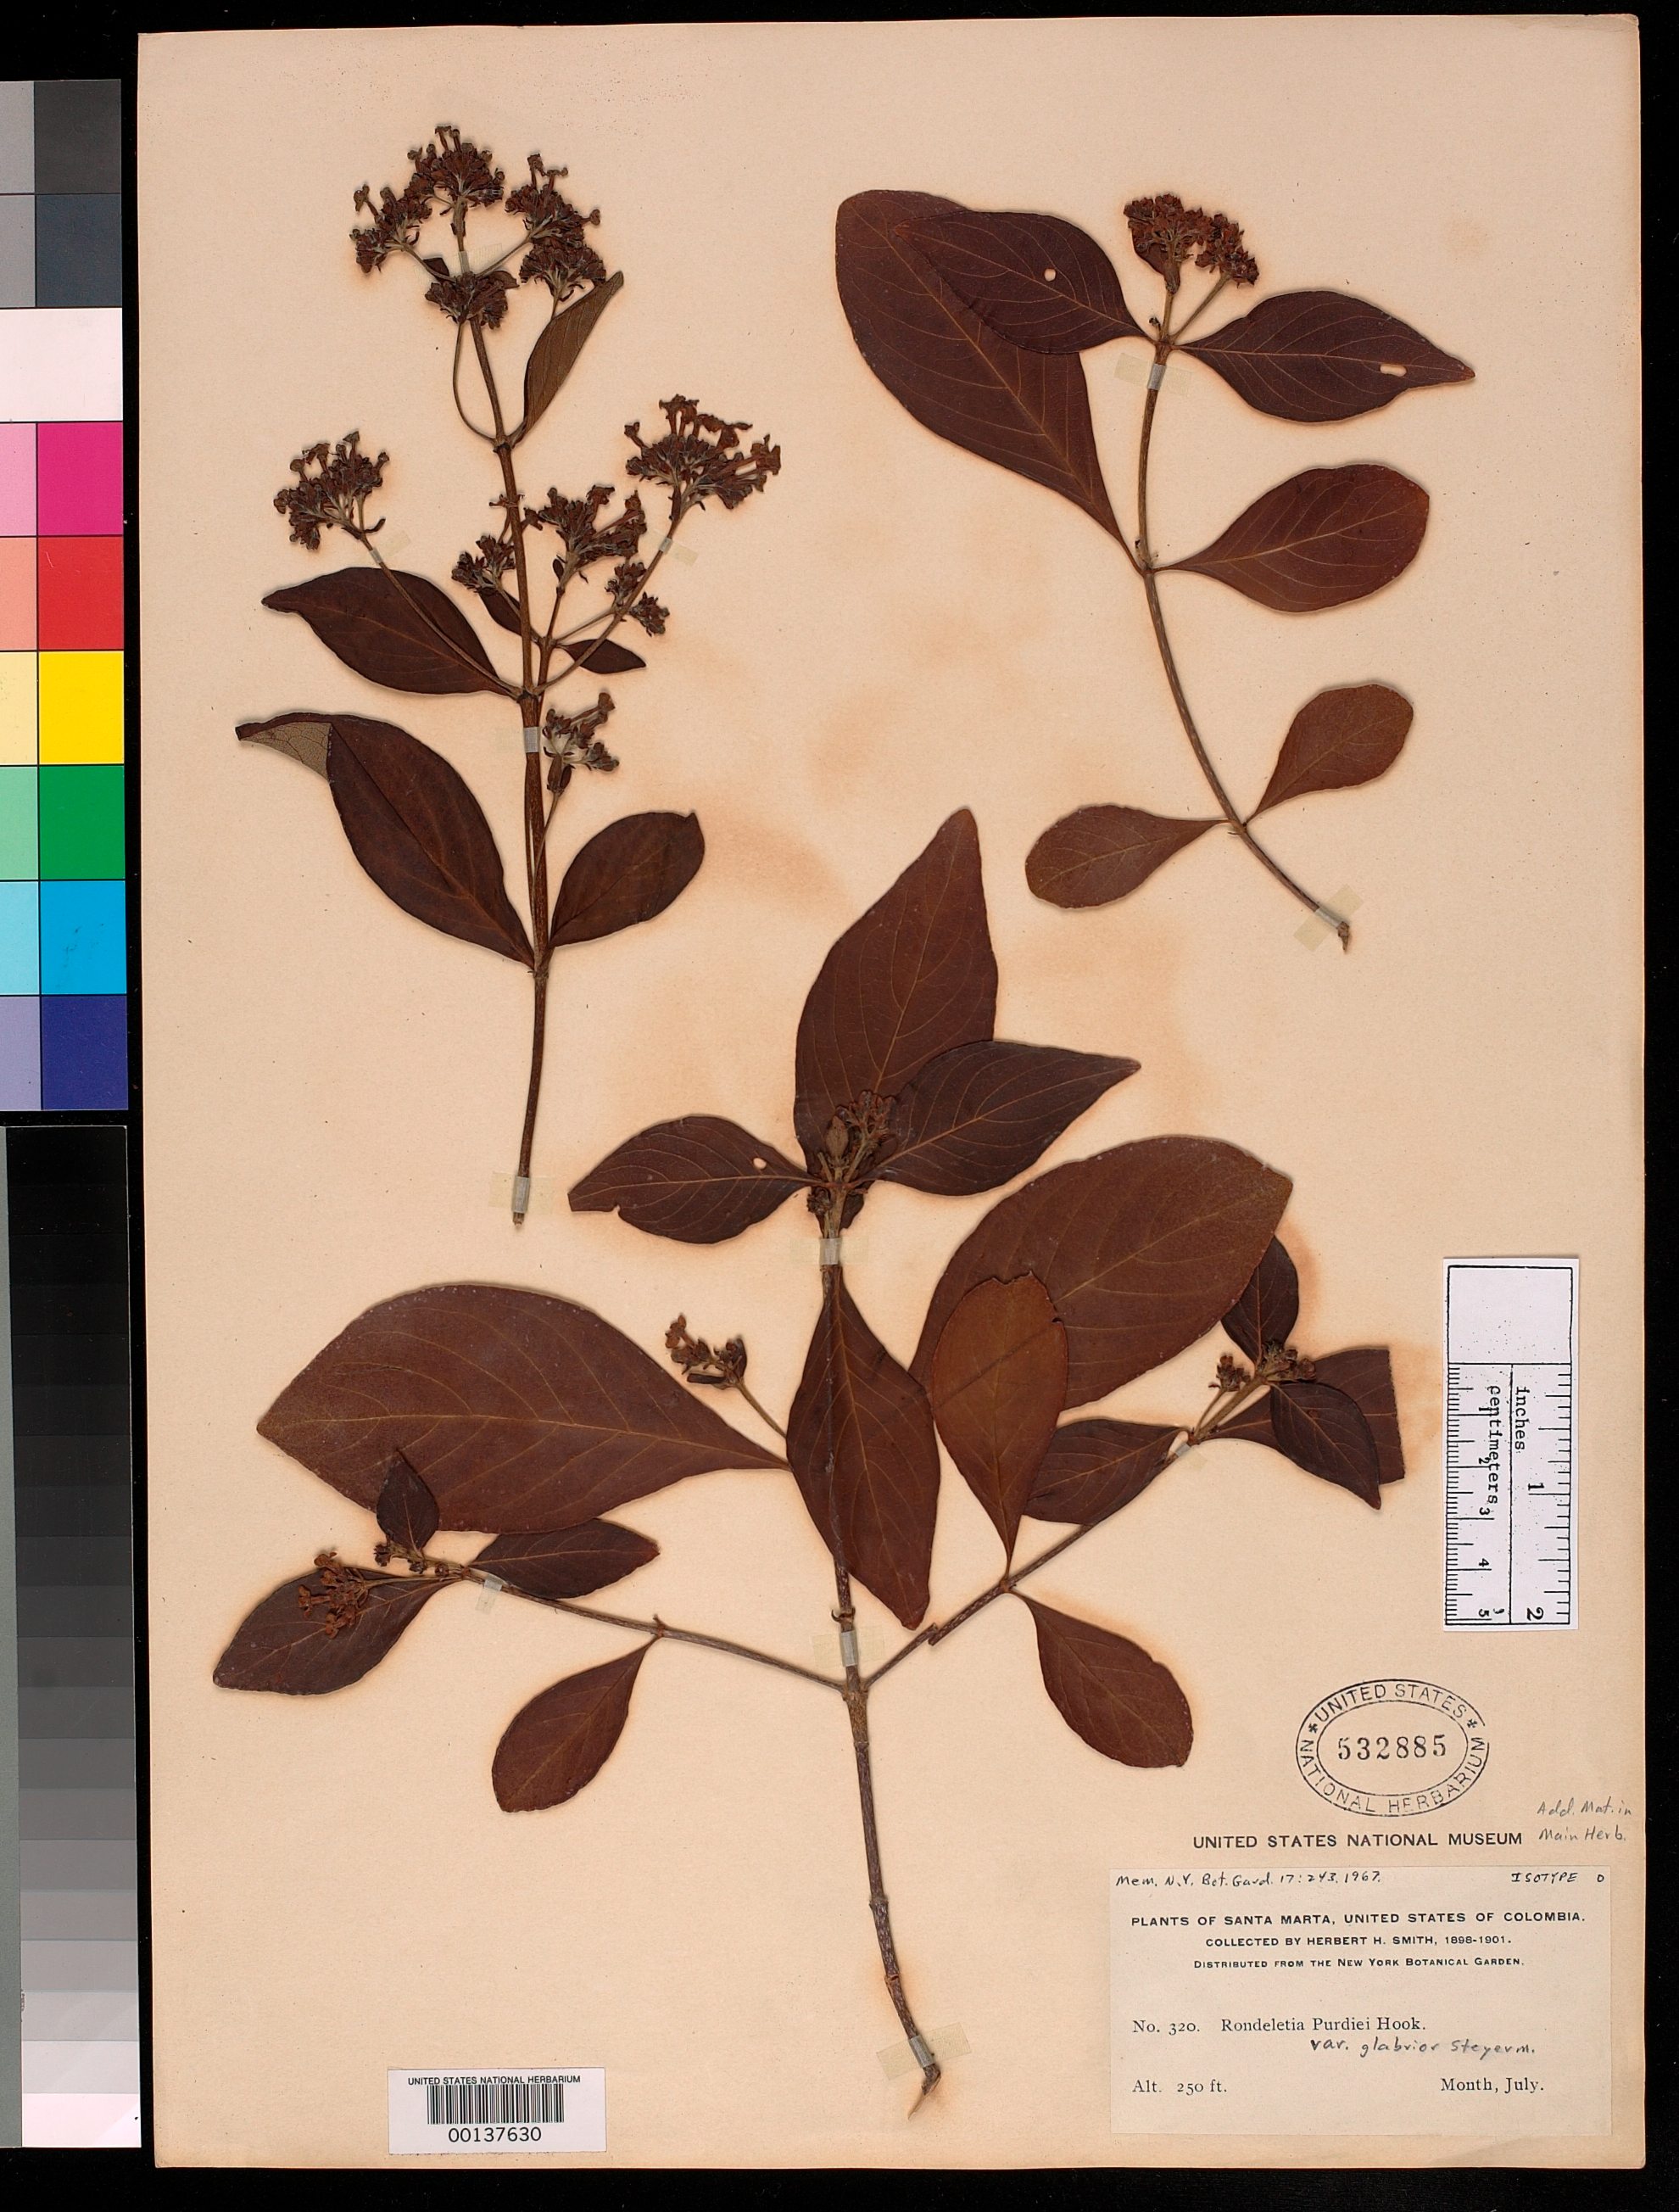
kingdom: Plantae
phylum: Tracheophyta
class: Magnoliopsida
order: Gentianales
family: Rubiaceae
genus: Rondeletia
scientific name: Rondeletia purdiei var. glabrior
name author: Steyerm.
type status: Isotype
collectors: Herbert H. Smith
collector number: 320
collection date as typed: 17 Jul 1898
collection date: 1898-07-17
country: Colombia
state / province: Magdalena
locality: Masinga, Santa Marta.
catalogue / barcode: US 532885